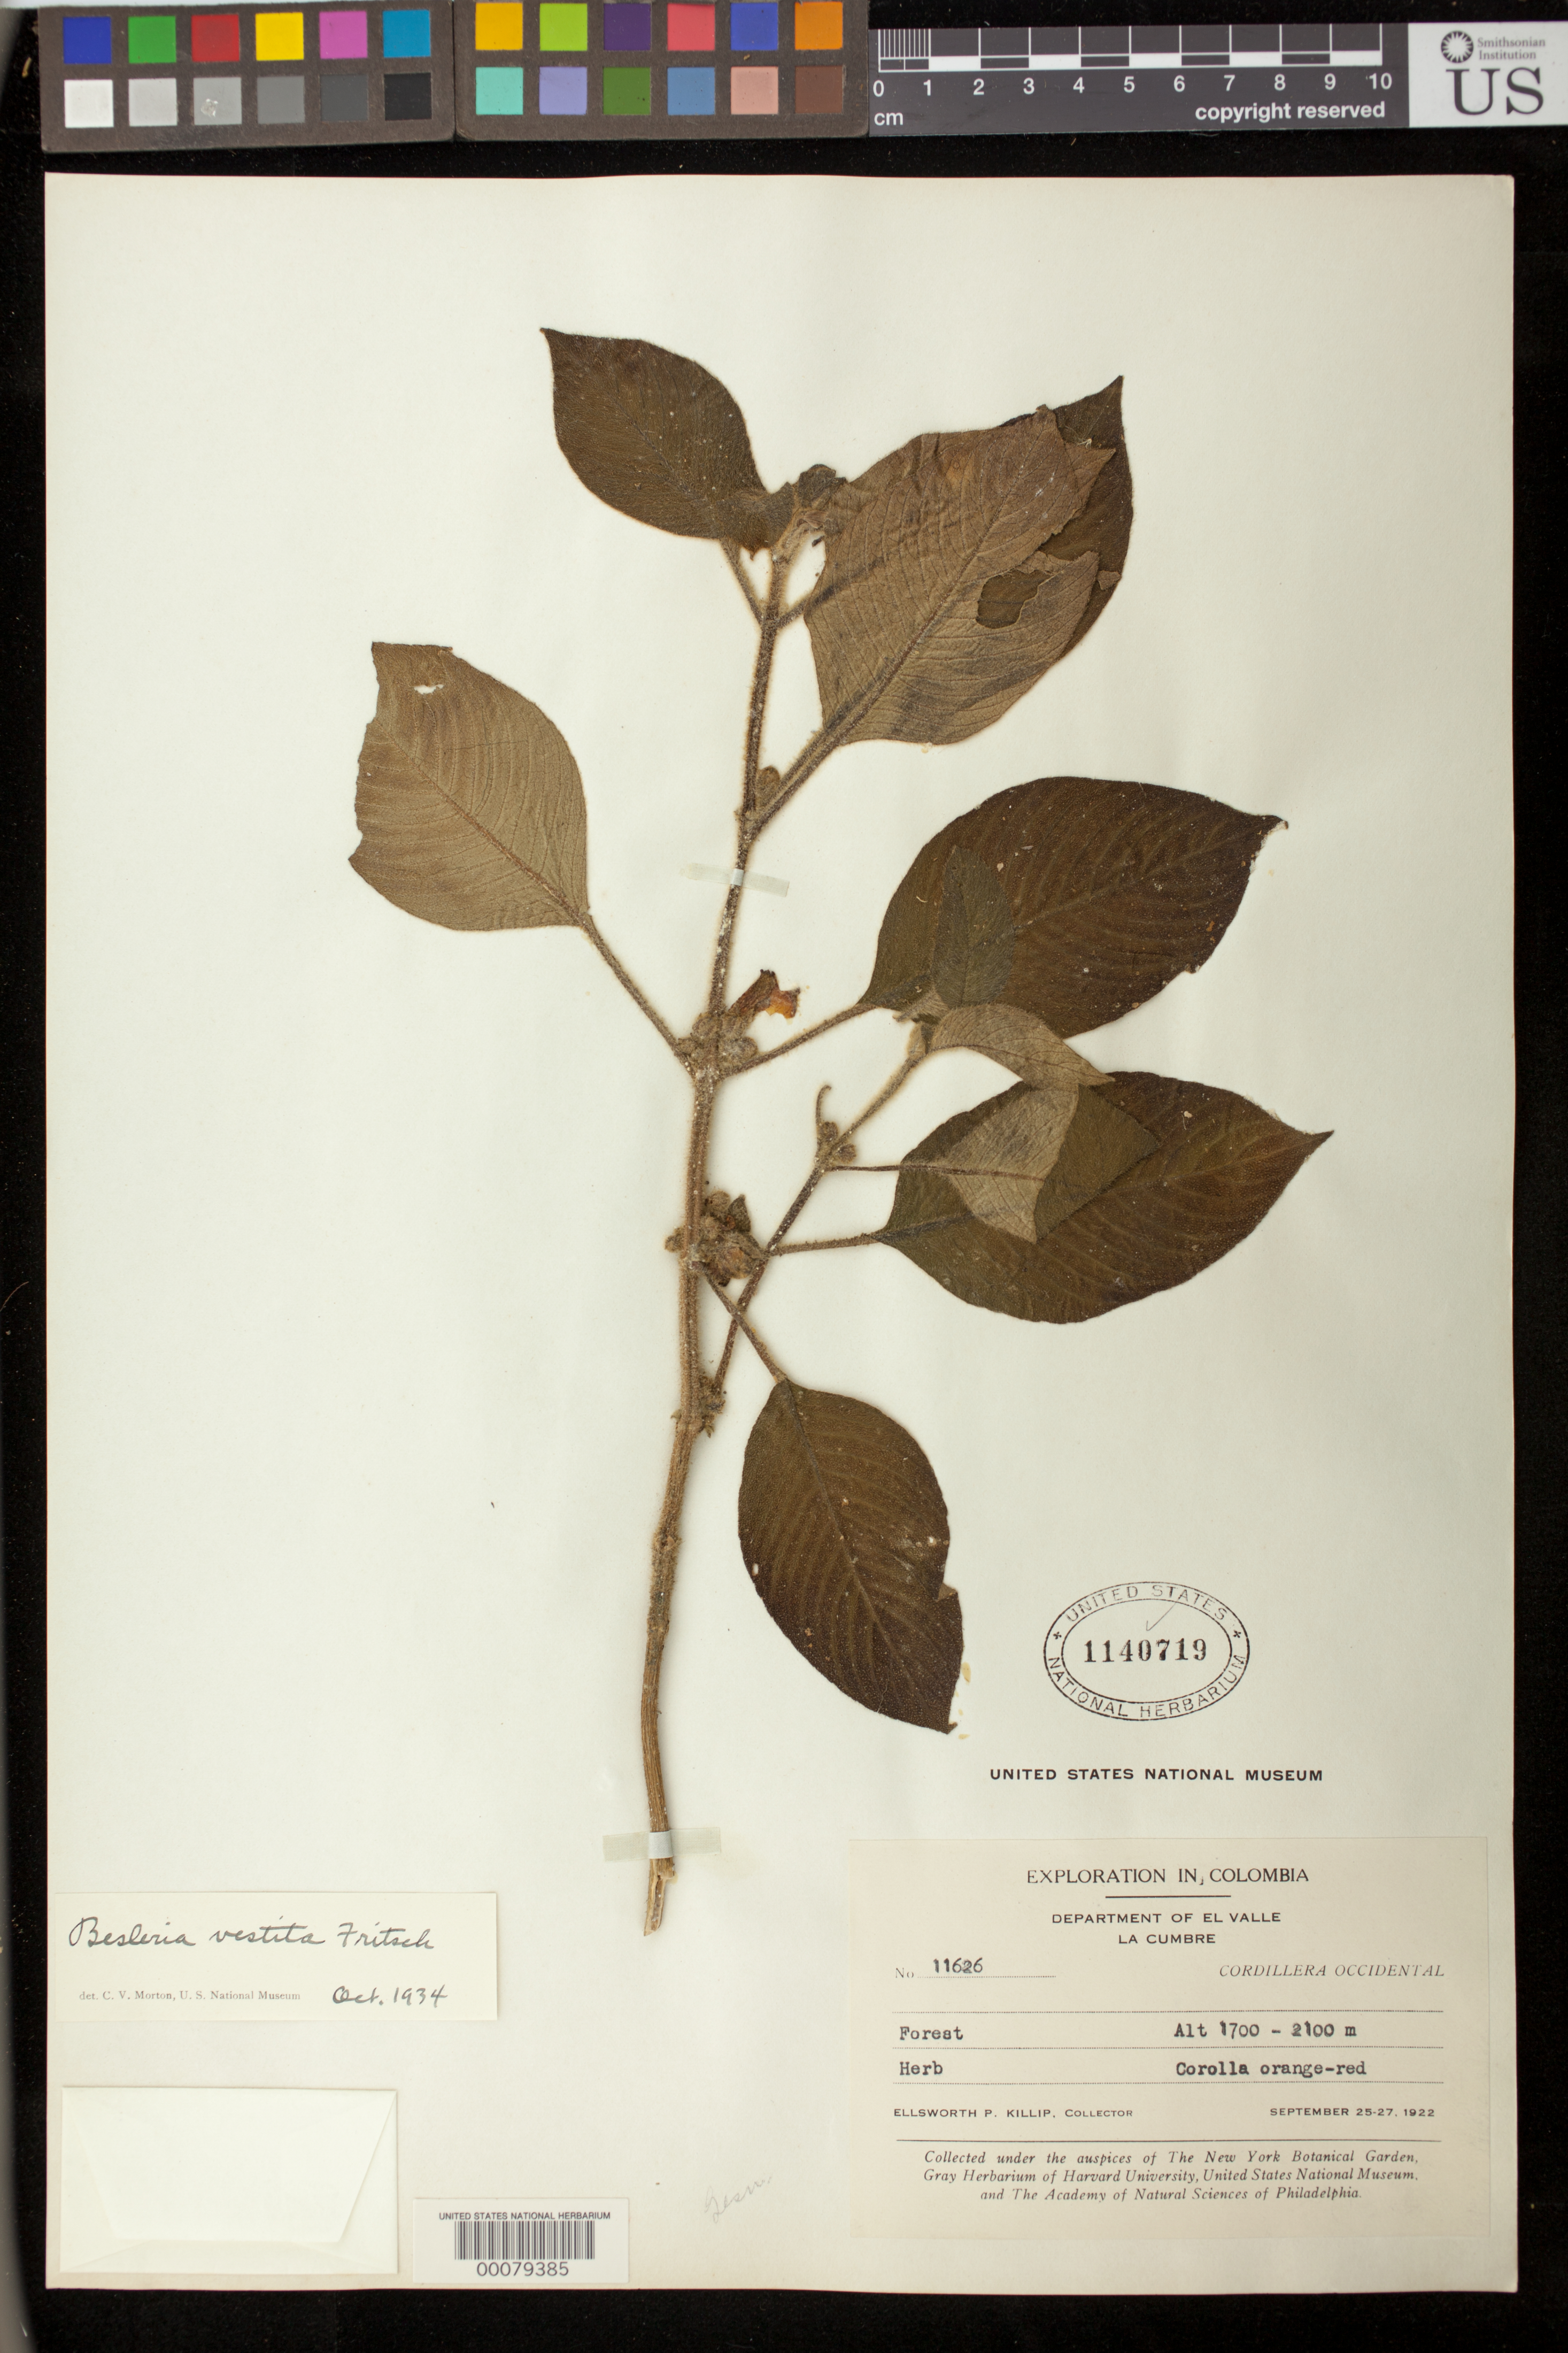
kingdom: Plantae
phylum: Tracheophyta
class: Magnoliopsida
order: Lamiales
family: Gesneriaceae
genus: Besleria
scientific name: Besleria vestita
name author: Fritsch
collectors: E. P. Killip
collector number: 11626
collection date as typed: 25-27 Sep 1922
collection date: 1922-09-25/1922-09-27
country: Colombia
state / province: Valle del Cauca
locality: Cordillera Occidental, La Cumbre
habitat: Forest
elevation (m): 1700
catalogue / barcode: US 1140719